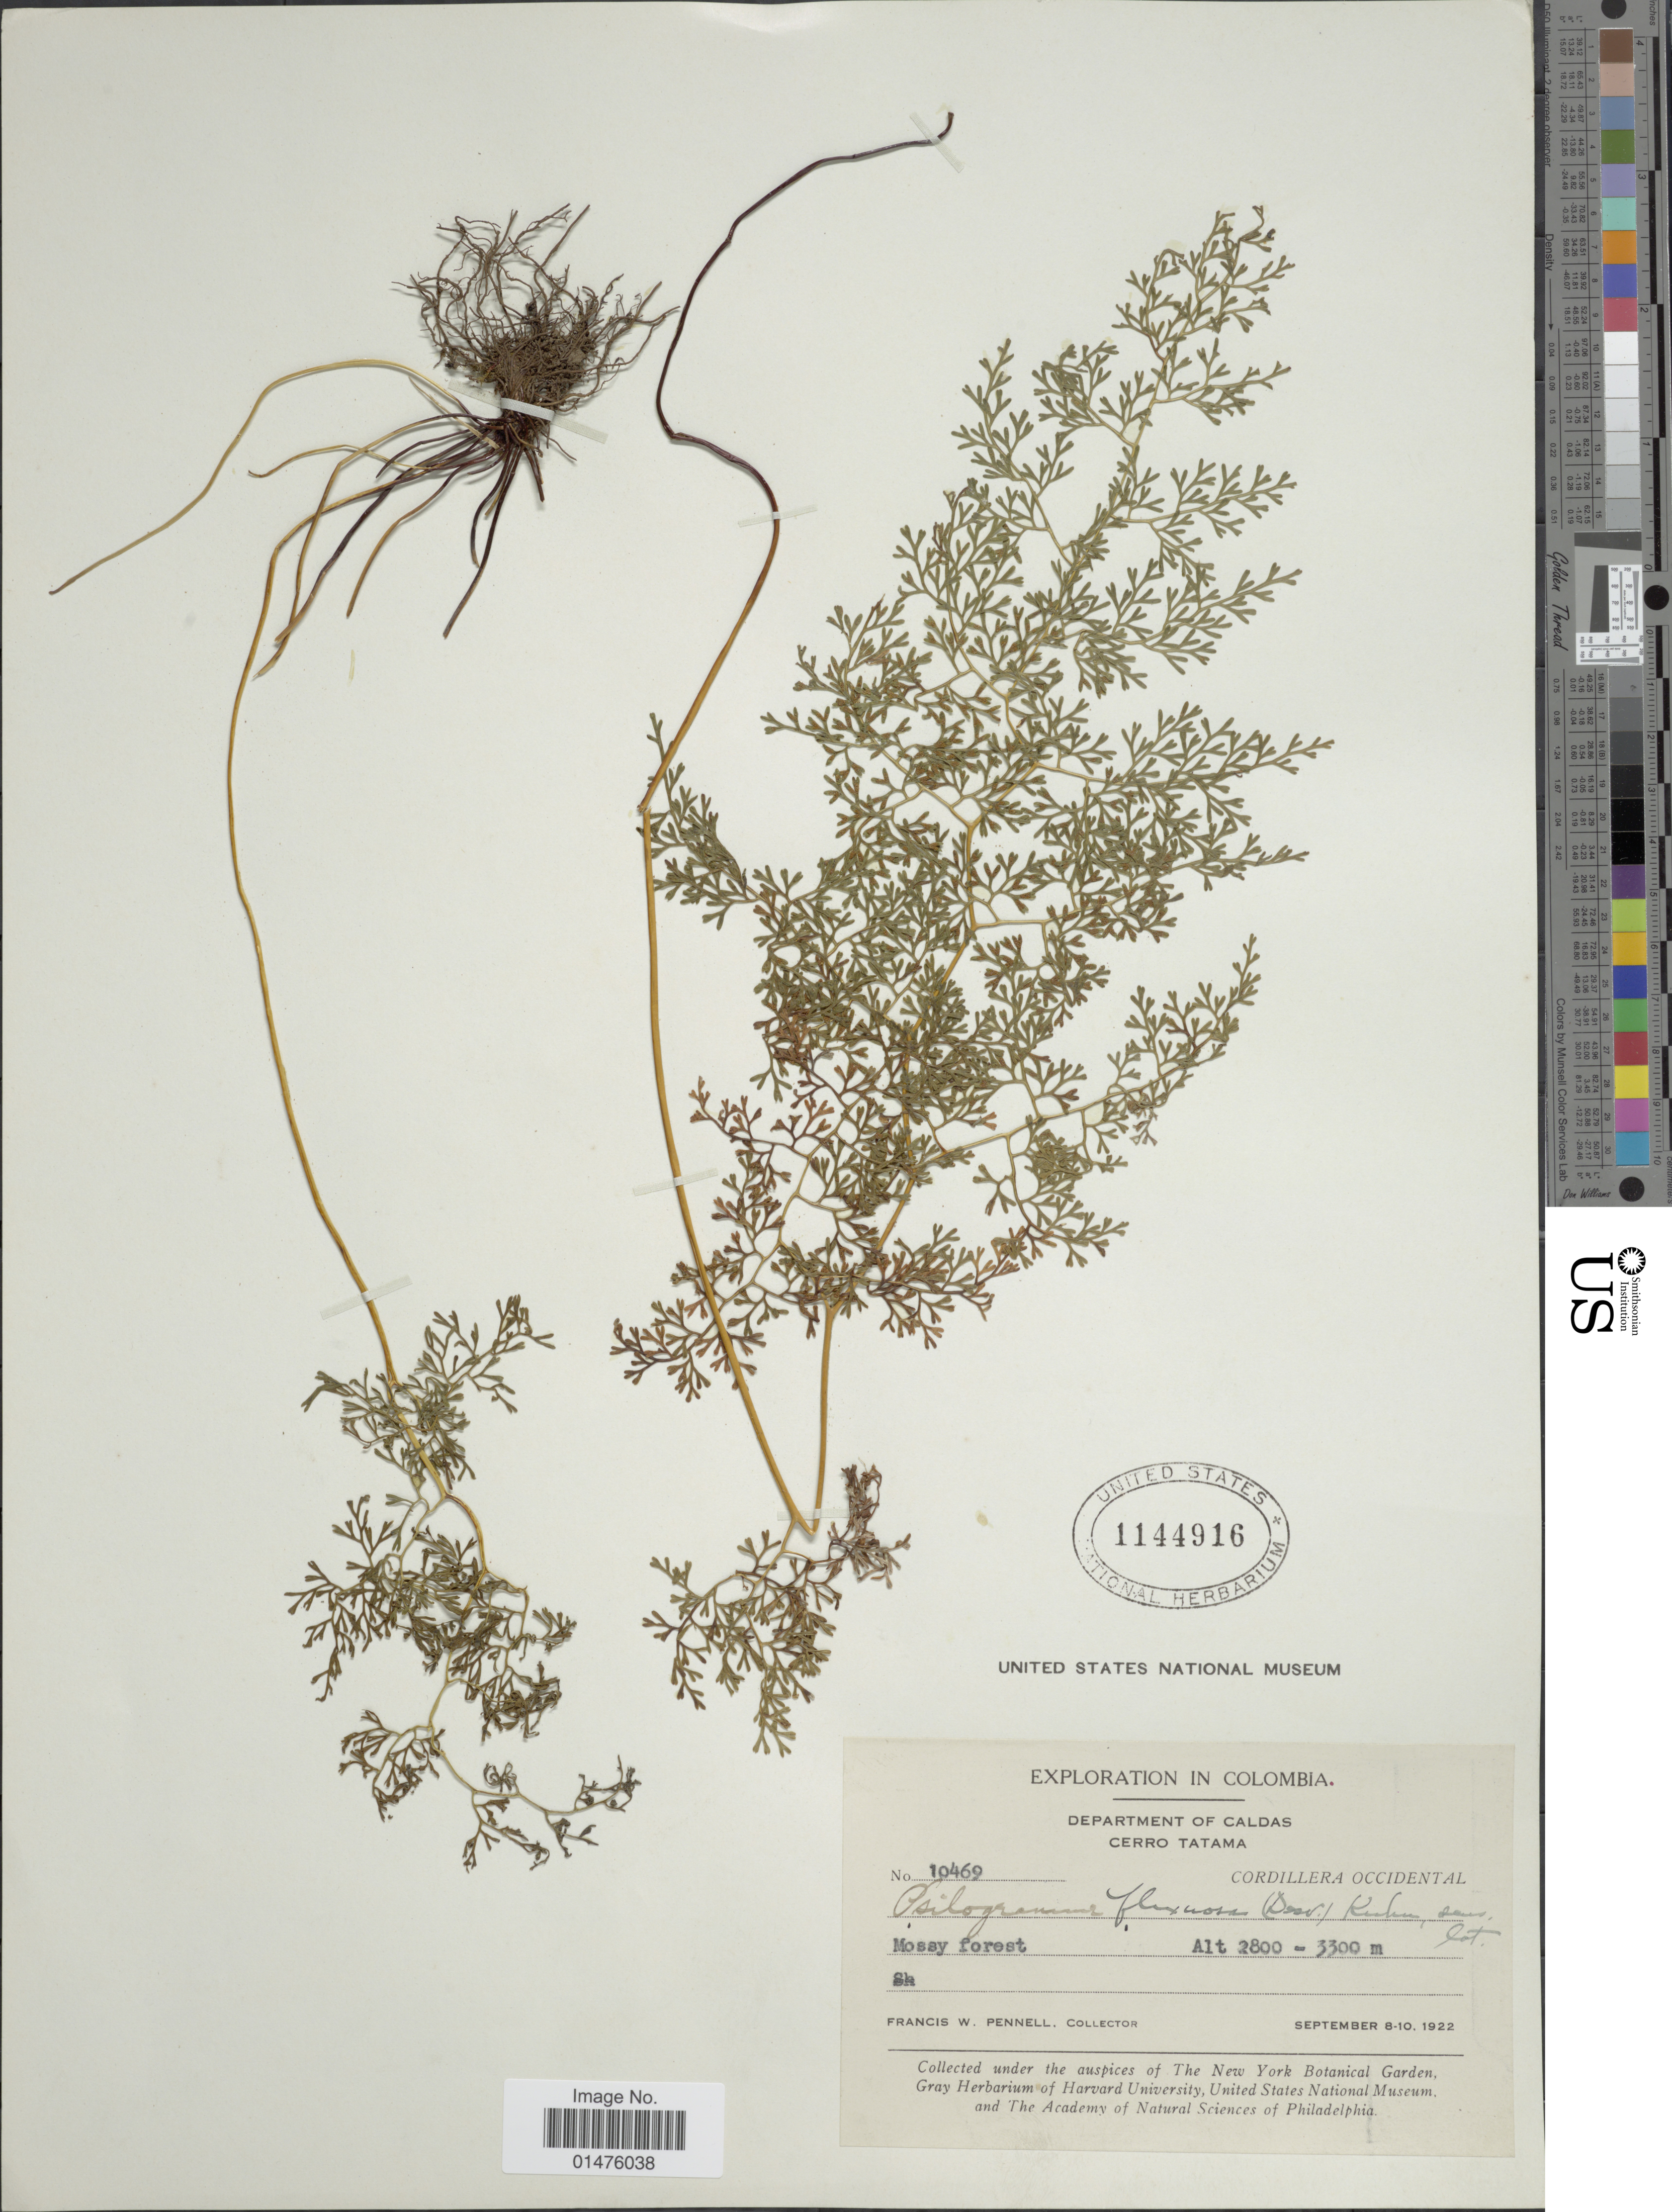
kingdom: Plantae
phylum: Tracheophyta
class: Polypodiopsida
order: Polypodiales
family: Pteridaceae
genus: Jamesonia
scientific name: Jamesonia flexuosa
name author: (Humb. & Bonpl.) Christenh.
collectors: F. W. Pennell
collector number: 10469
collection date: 1922-09-08/1922-09-10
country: Colombia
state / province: Caldas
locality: Department of Caldas, Cerro Tatama, Cordillera Occidental, Mosay forest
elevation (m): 2800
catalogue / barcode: US 1144916